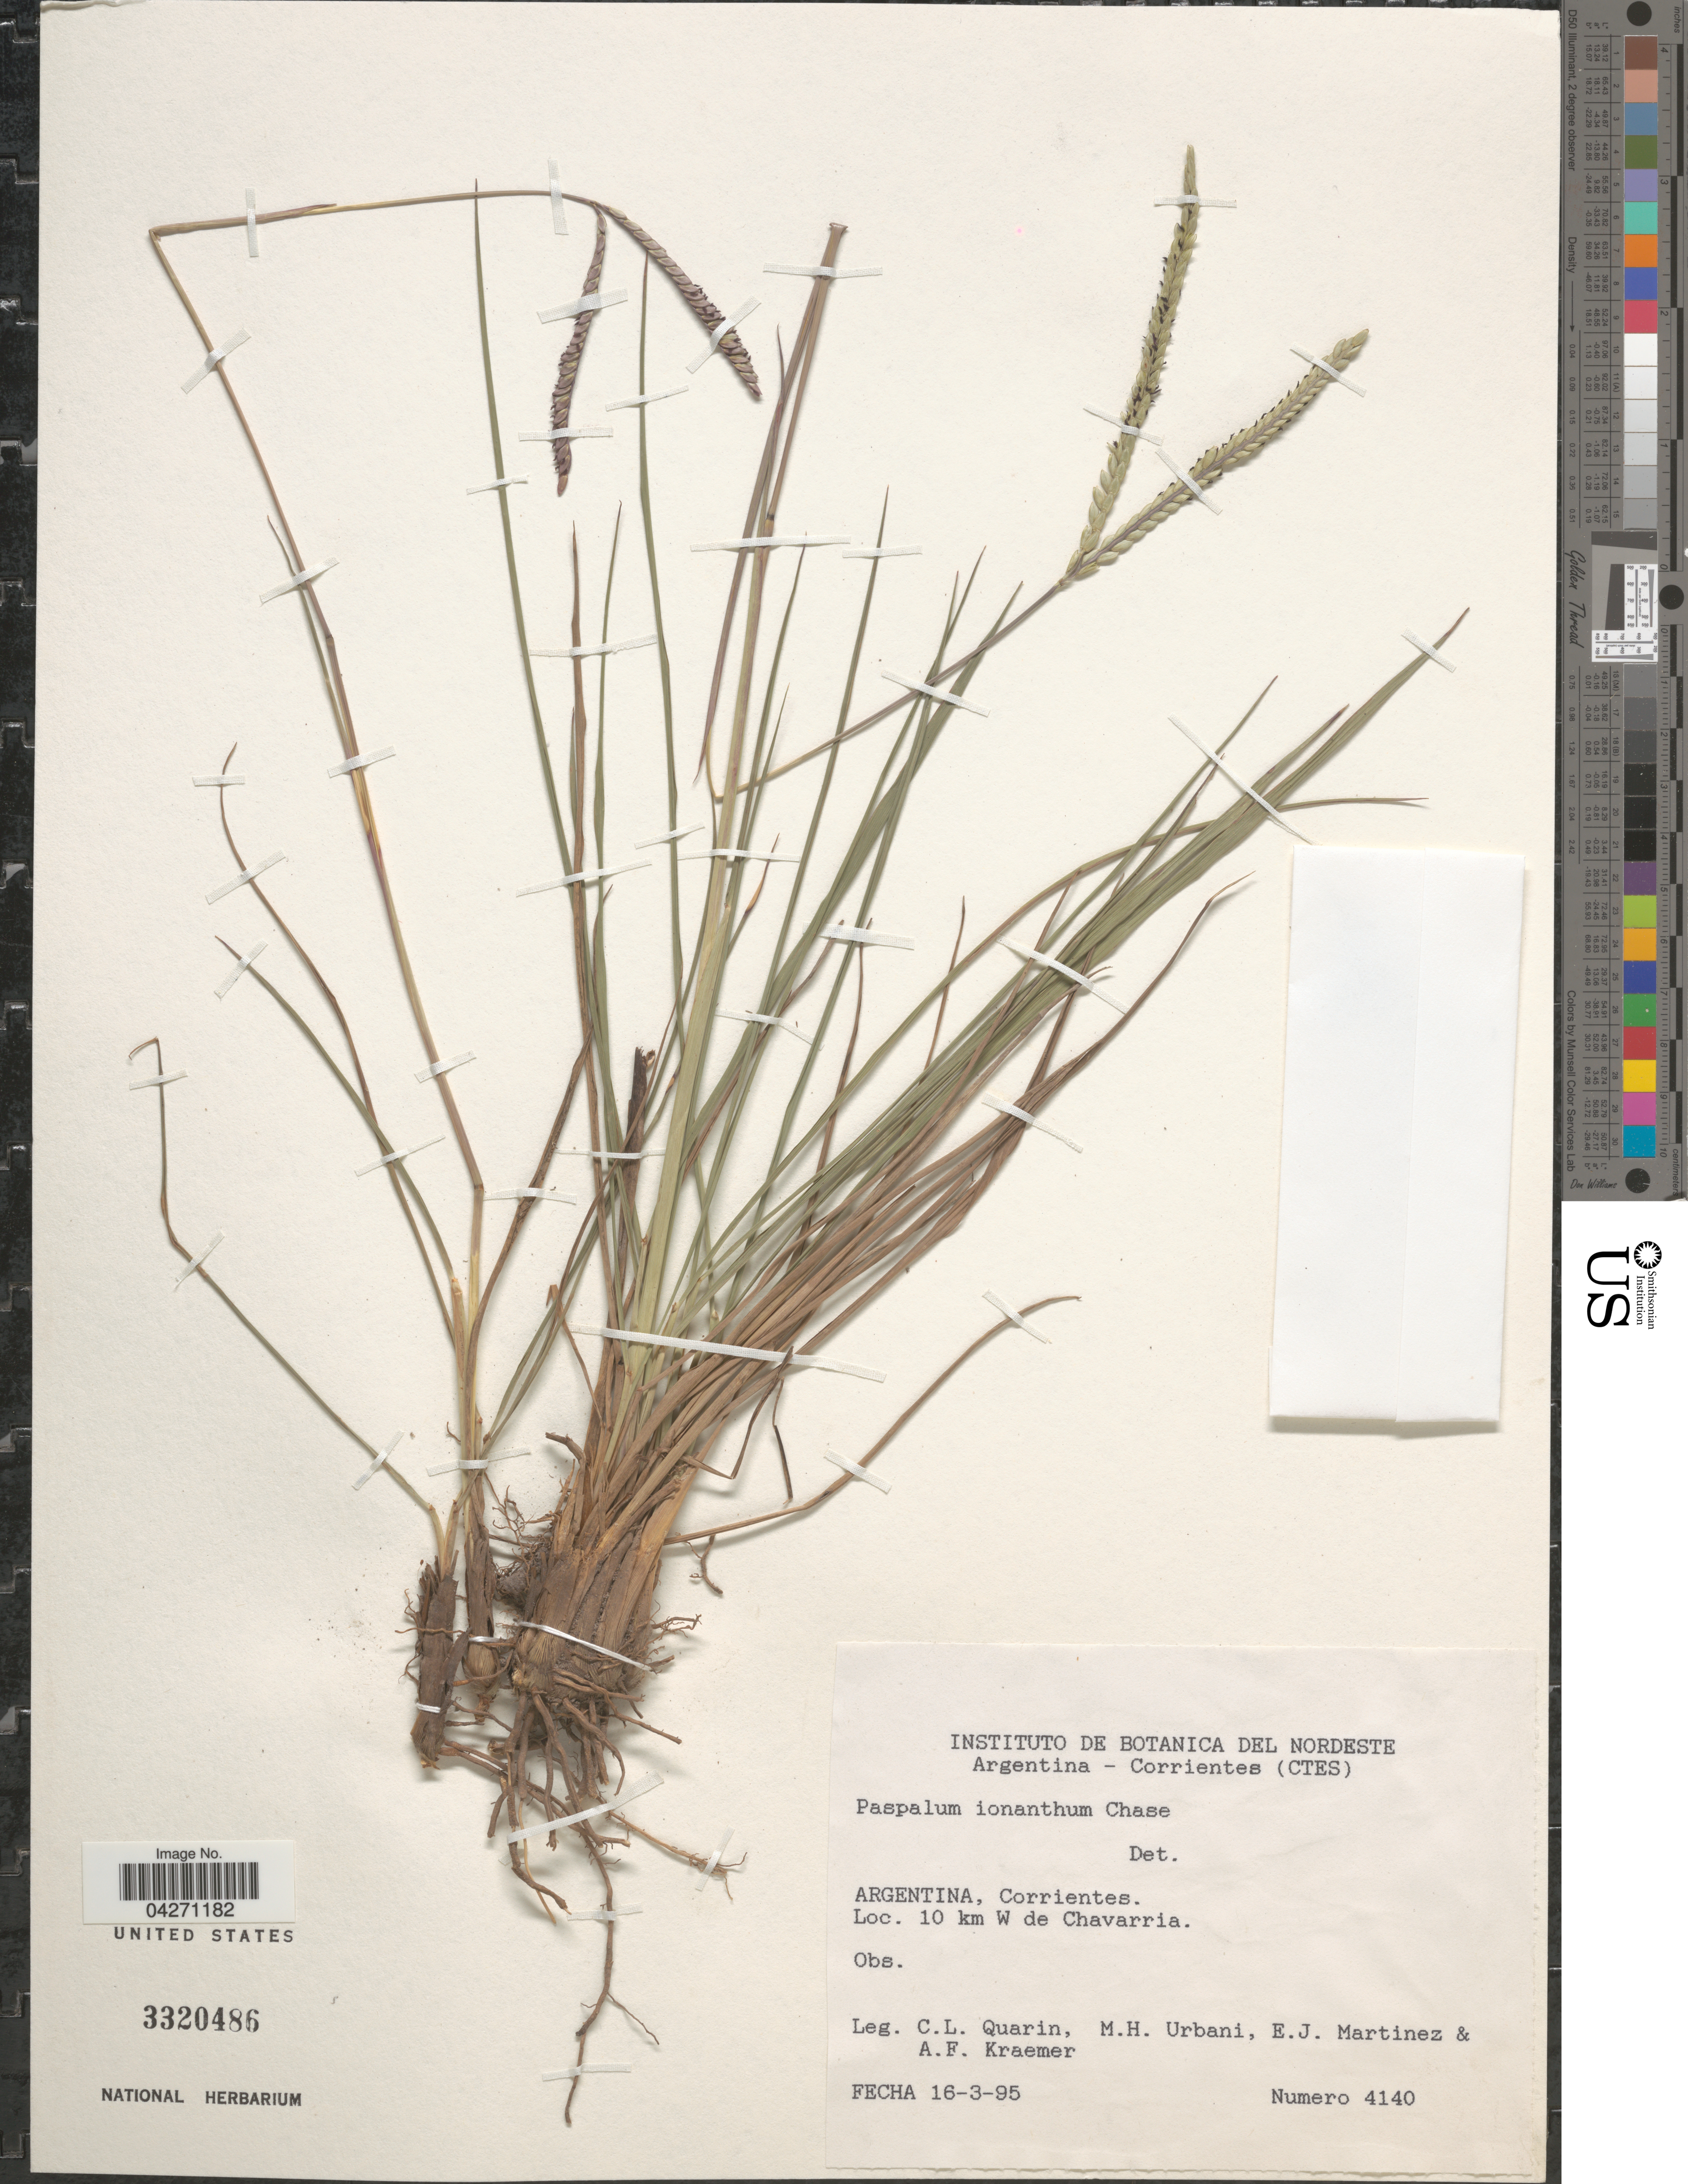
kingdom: Plantae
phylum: Tracheophyta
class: Liliopsida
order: Poales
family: Poaceae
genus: Paspalum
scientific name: Paspalum ionanthum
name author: Chase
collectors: C. Quarin, M. Urbani, E. Martínez & A. Kraemer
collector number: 4140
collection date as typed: Transcribed d/m/y: 16/3/95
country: Argentina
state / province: Corrientes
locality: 10 km W de Chavarria.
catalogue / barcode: US 3320486